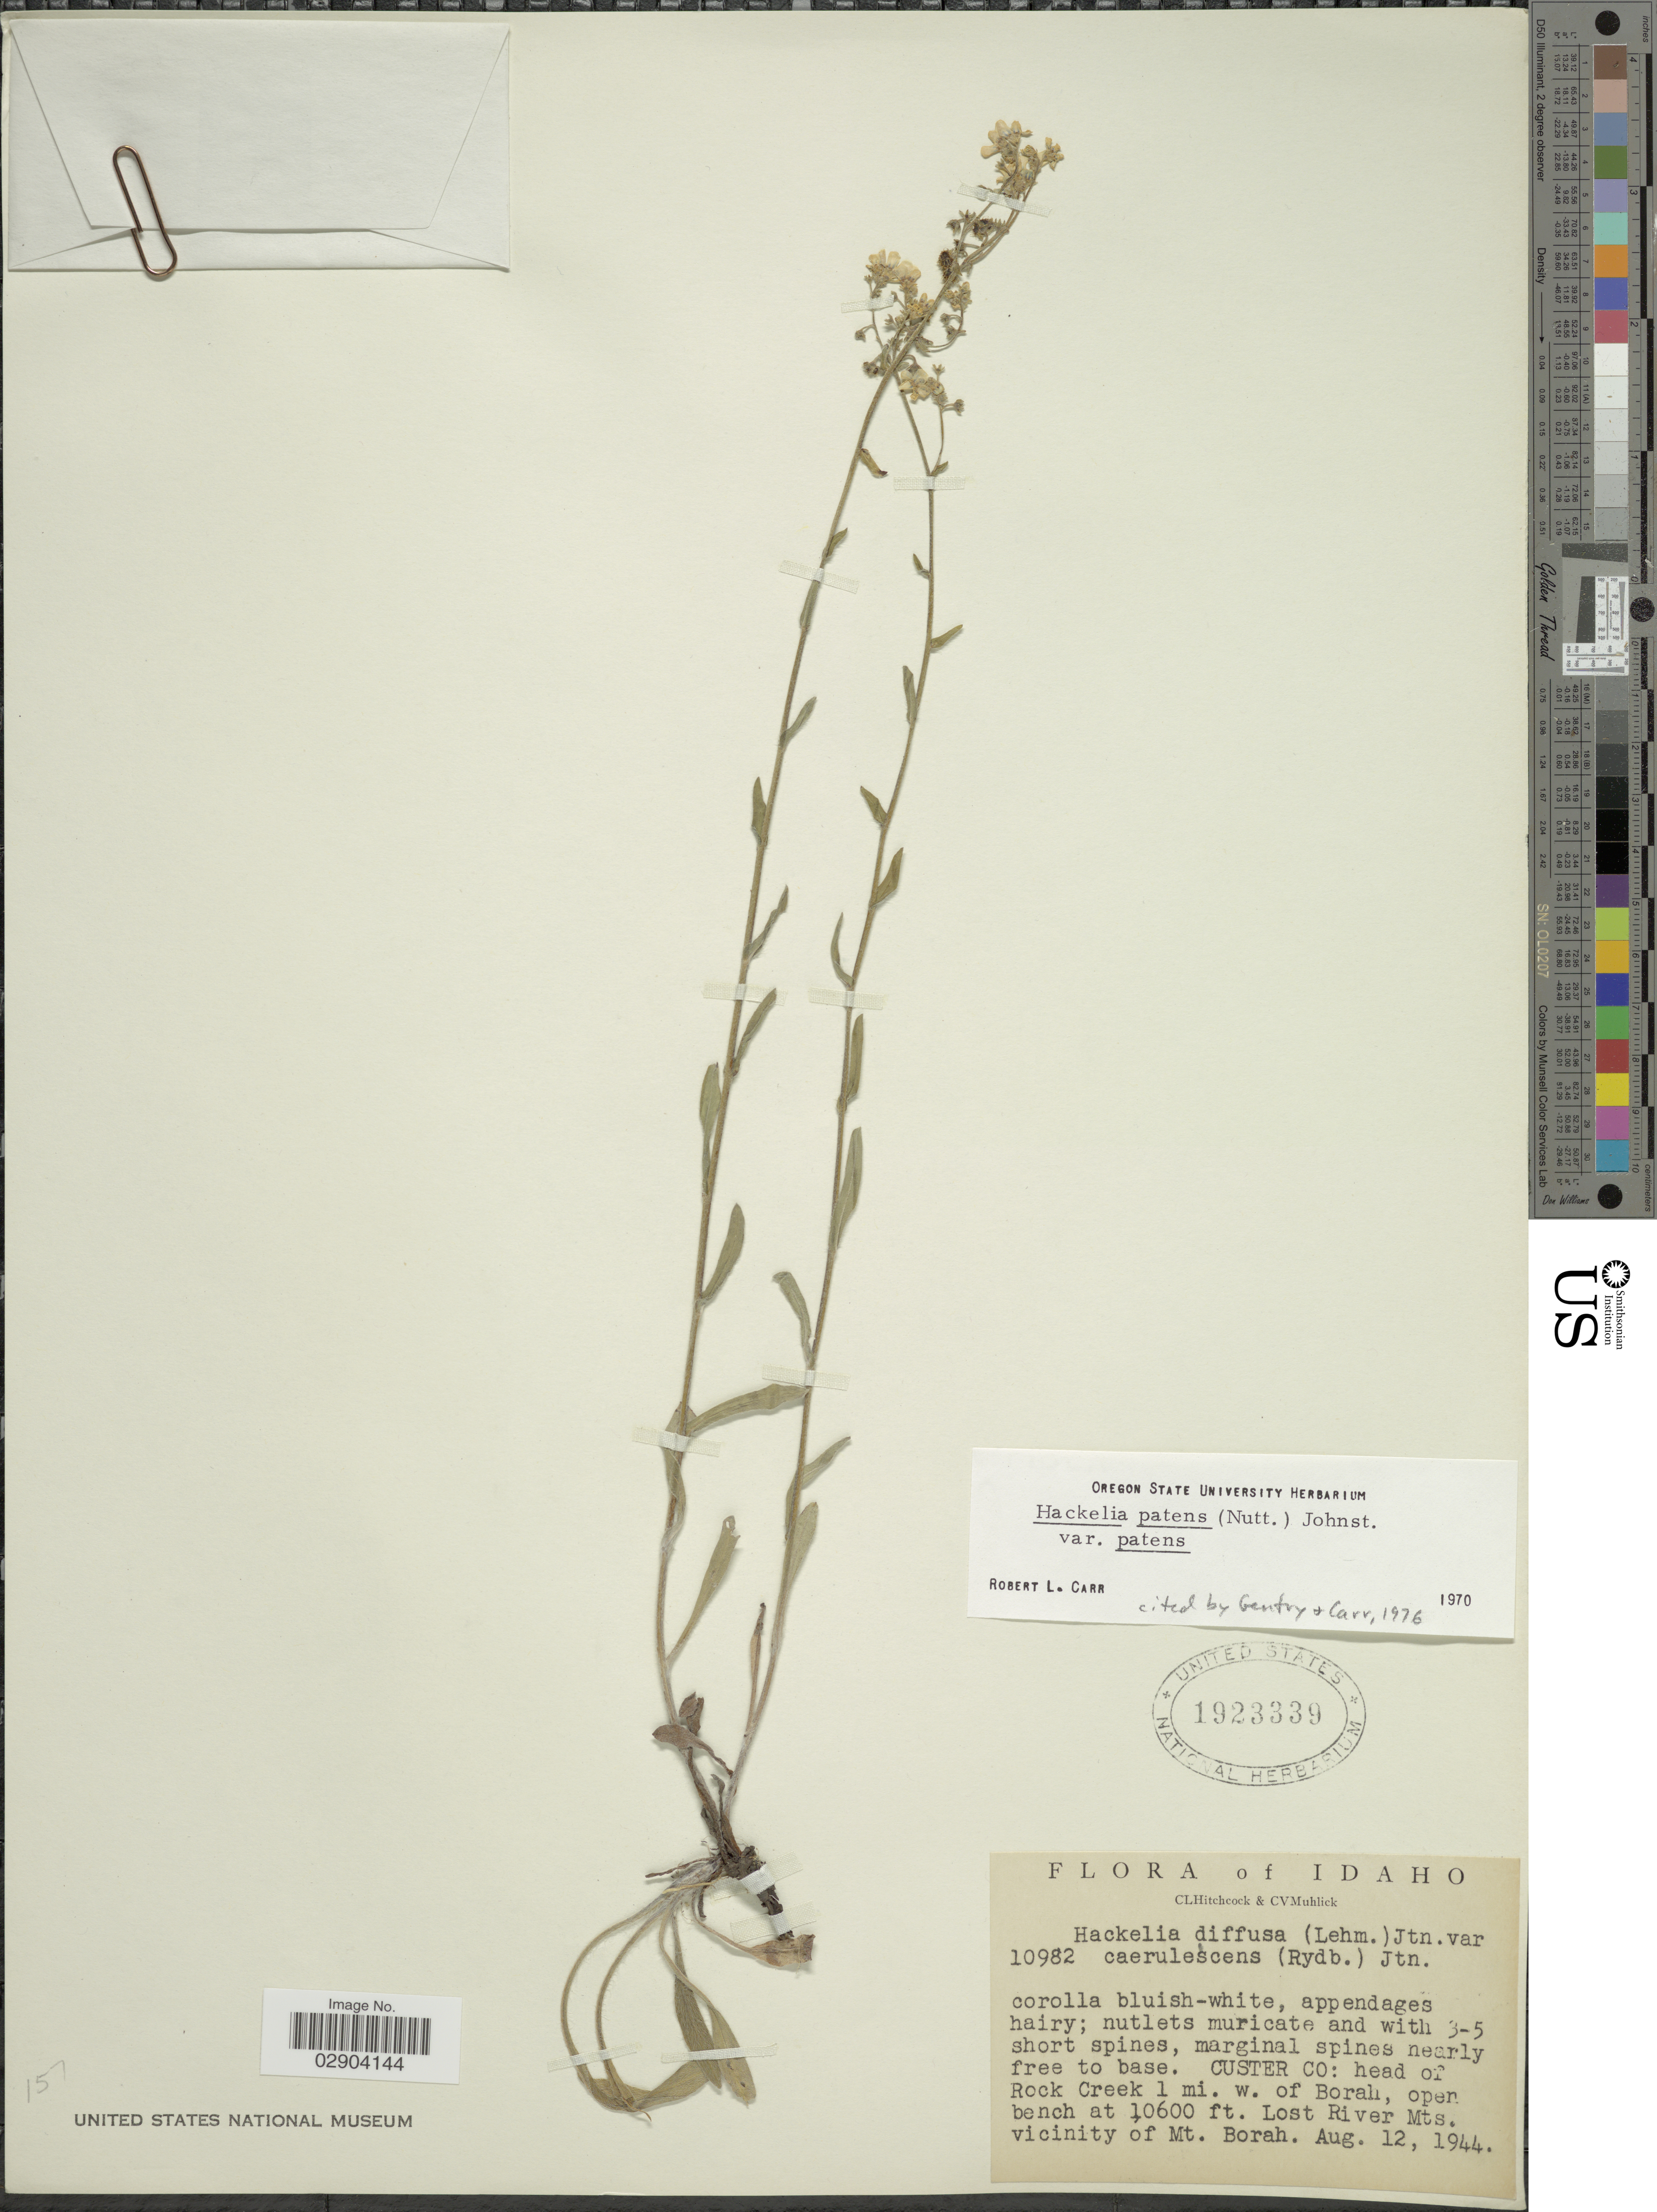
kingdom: Plantae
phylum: Tracheophyta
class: Magnoliopsida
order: Boraginales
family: Boraginaceae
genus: Hackelia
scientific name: Hackelia patens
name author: I.M. Johnst.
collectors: C. L. Hitchcock & C. V. Muhlick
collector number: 10982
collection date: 1944-08-12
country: United States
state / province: Idaho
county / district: Custer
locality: head Rock Creek 1 mi. w. of Borali. Lost River Mts. vicinity of Mt. Borah.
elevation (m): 3231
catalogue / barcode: US 1923339